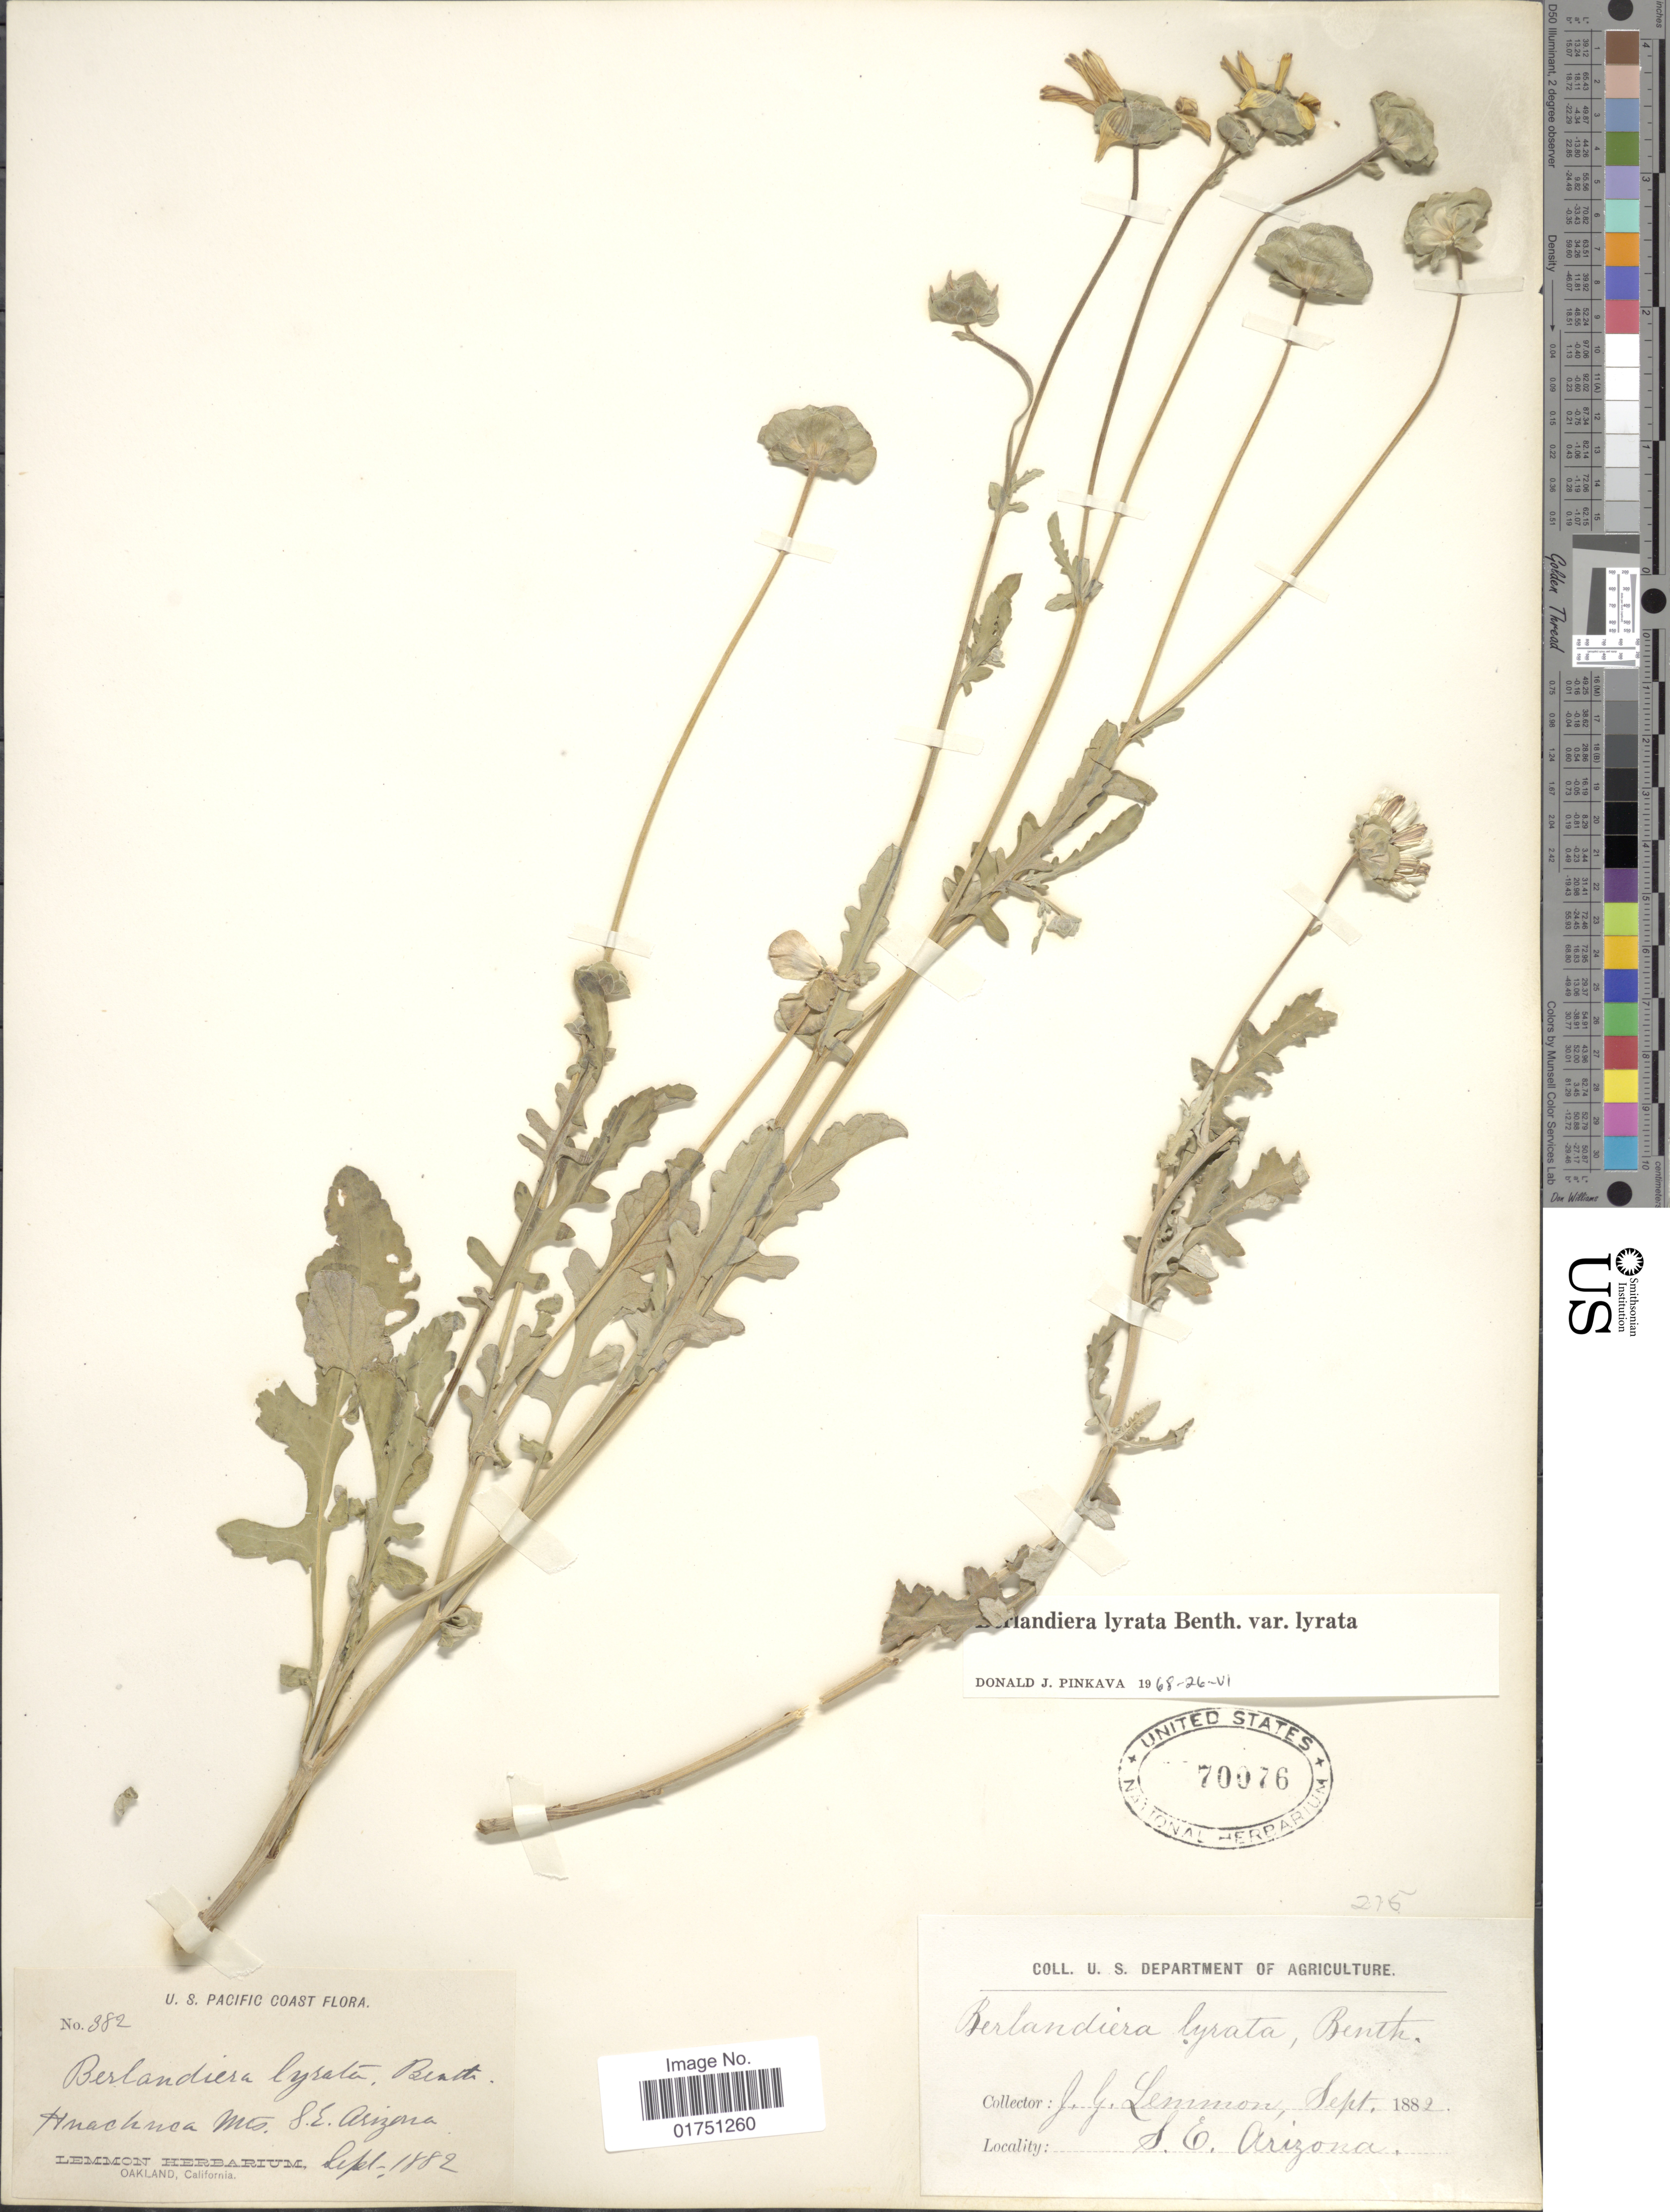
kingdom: Plantae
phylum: Tracheophyta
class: Magnoliopsida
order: Asterales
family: Asteraceae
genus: Berlandiera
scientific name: Berlandiera lyrata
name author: Benth.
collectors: ex herb. Lemmon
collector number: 382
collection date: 1882-09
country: United States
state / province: Arizona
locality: U.S. Pacific Coast. Huachuca Mts. S.E. Arizona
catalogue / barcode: US 70076